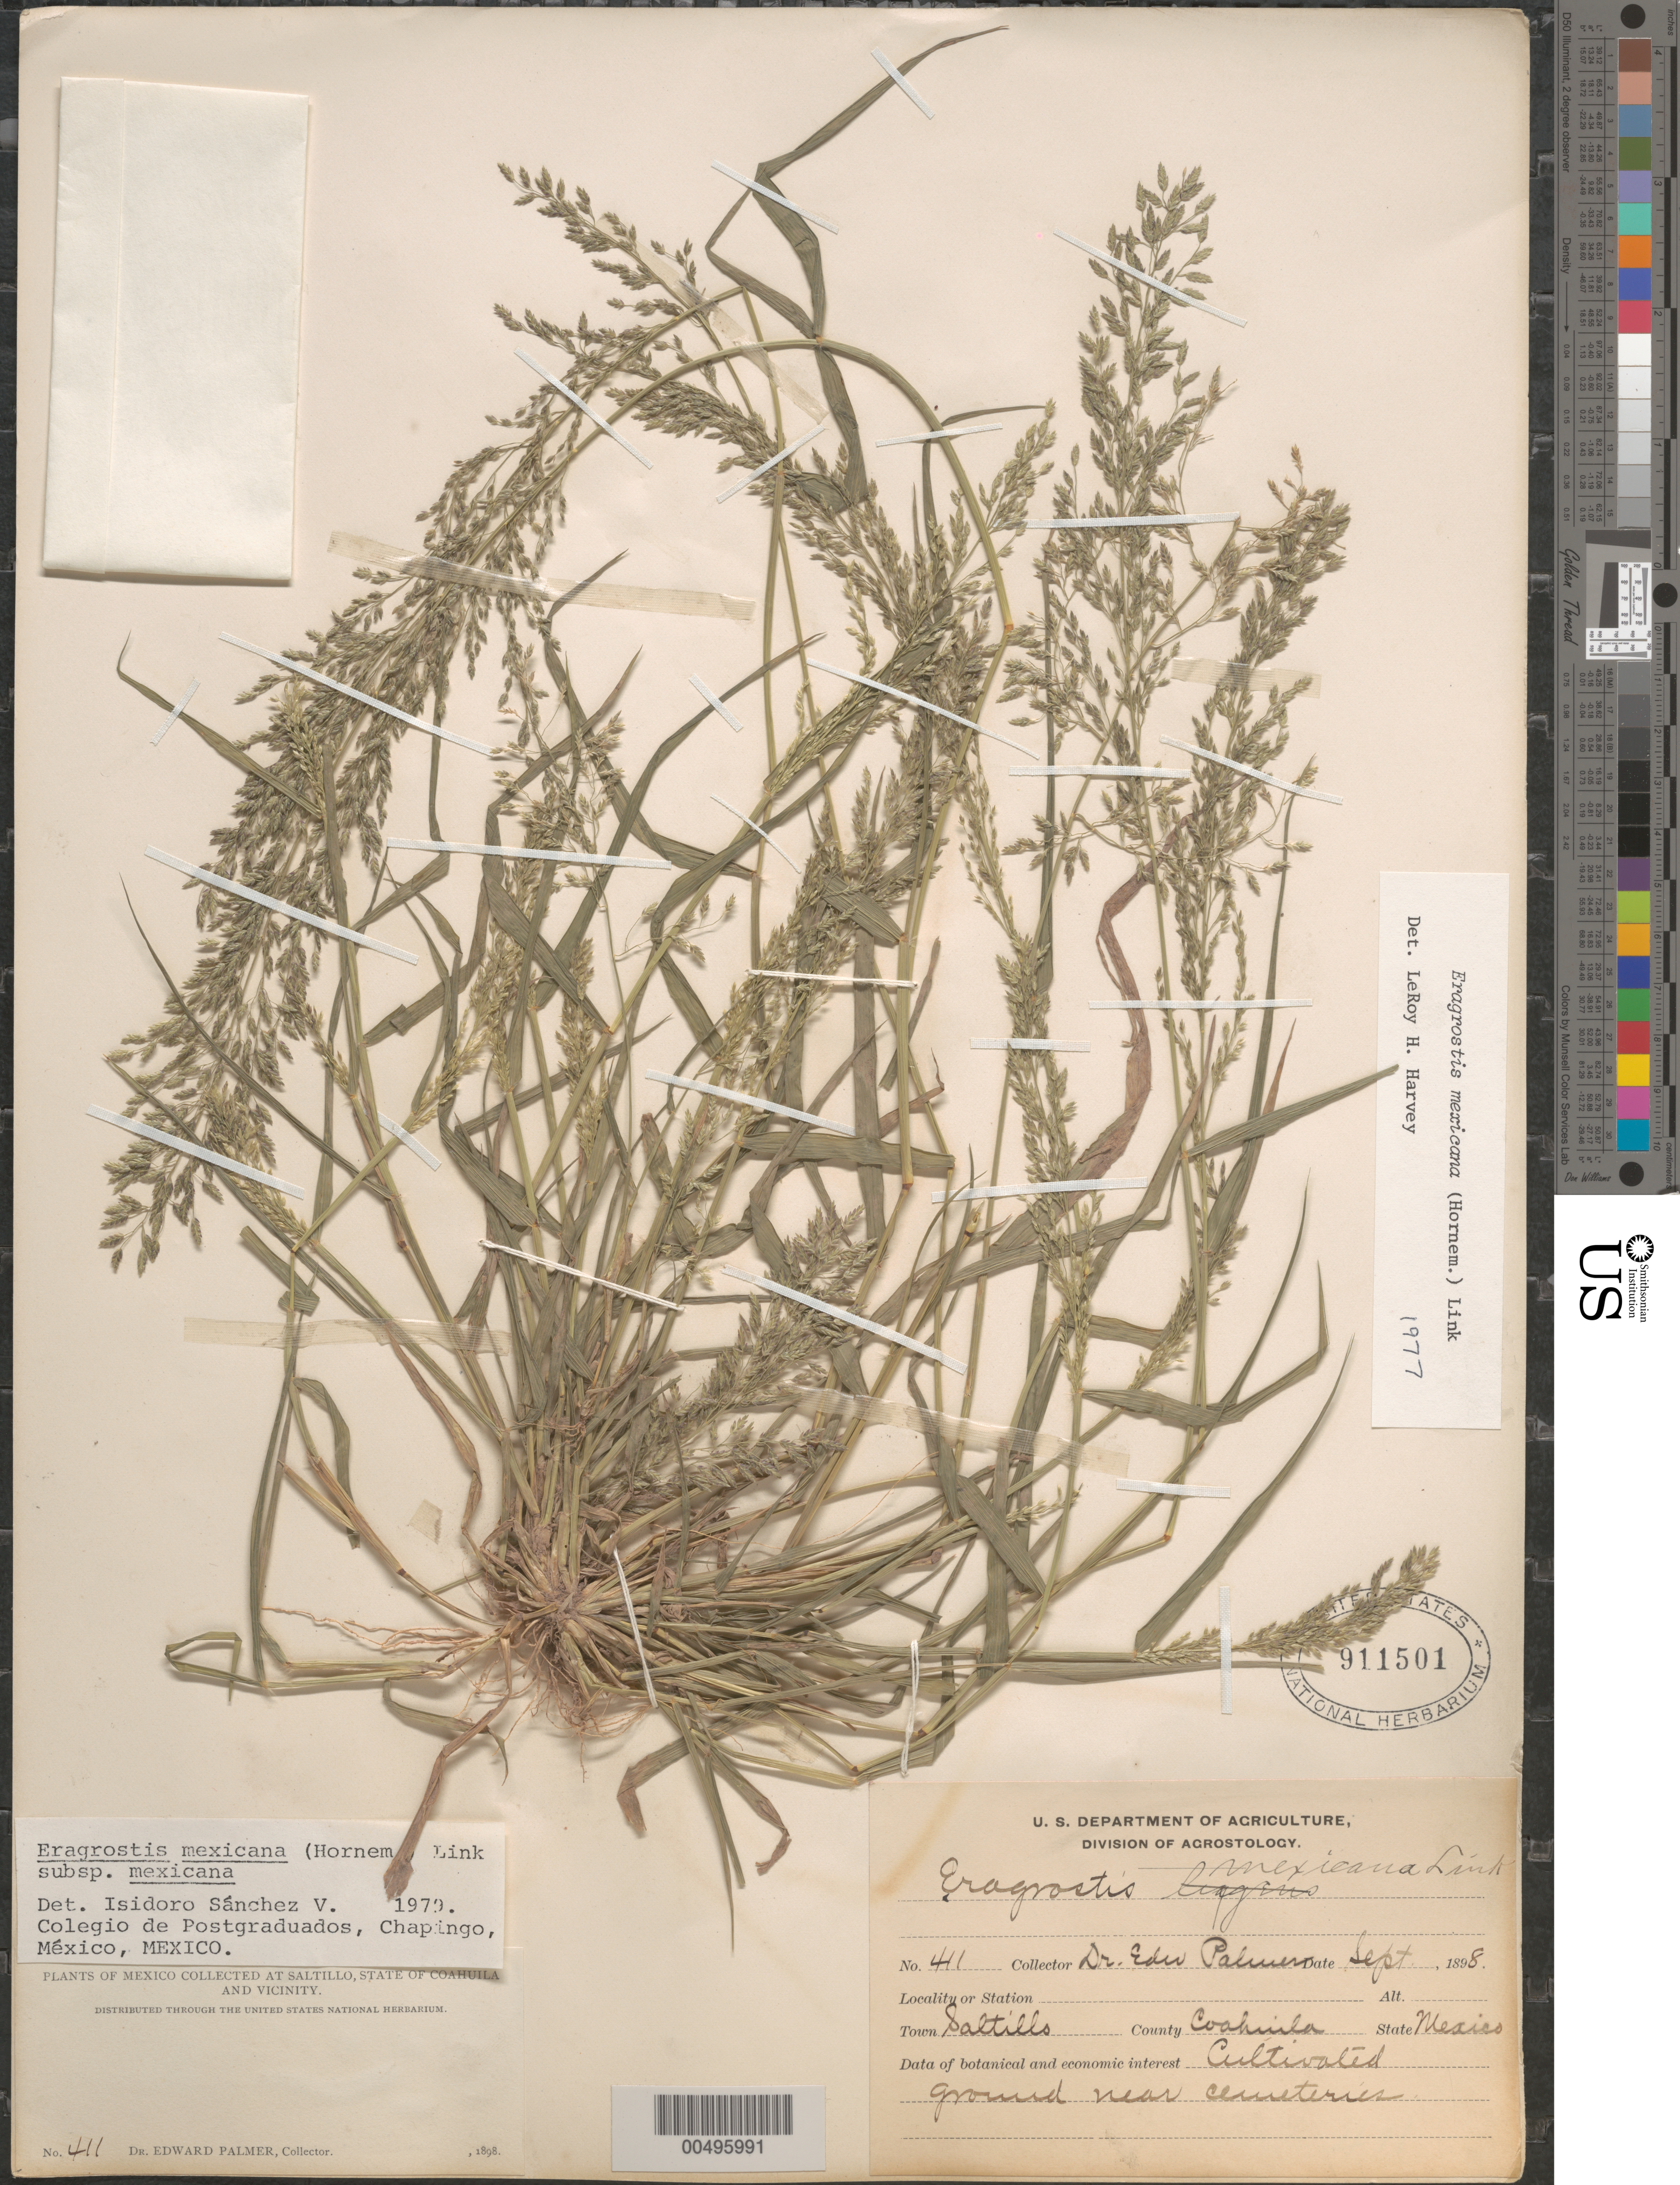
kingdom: Plantae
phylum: Tracheophyta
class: Liliopsida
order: Poales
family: Poaceae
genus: Eragrostis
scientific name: Eragrostis mexicana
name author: (Hornem.) Link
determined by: Sánchez Vega, I. M.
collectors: E. Palmer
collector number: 411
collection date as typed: Sep 1898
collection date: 1898-09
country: Mexico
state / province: Coahuila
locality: Saltillo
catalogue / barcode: US 911501